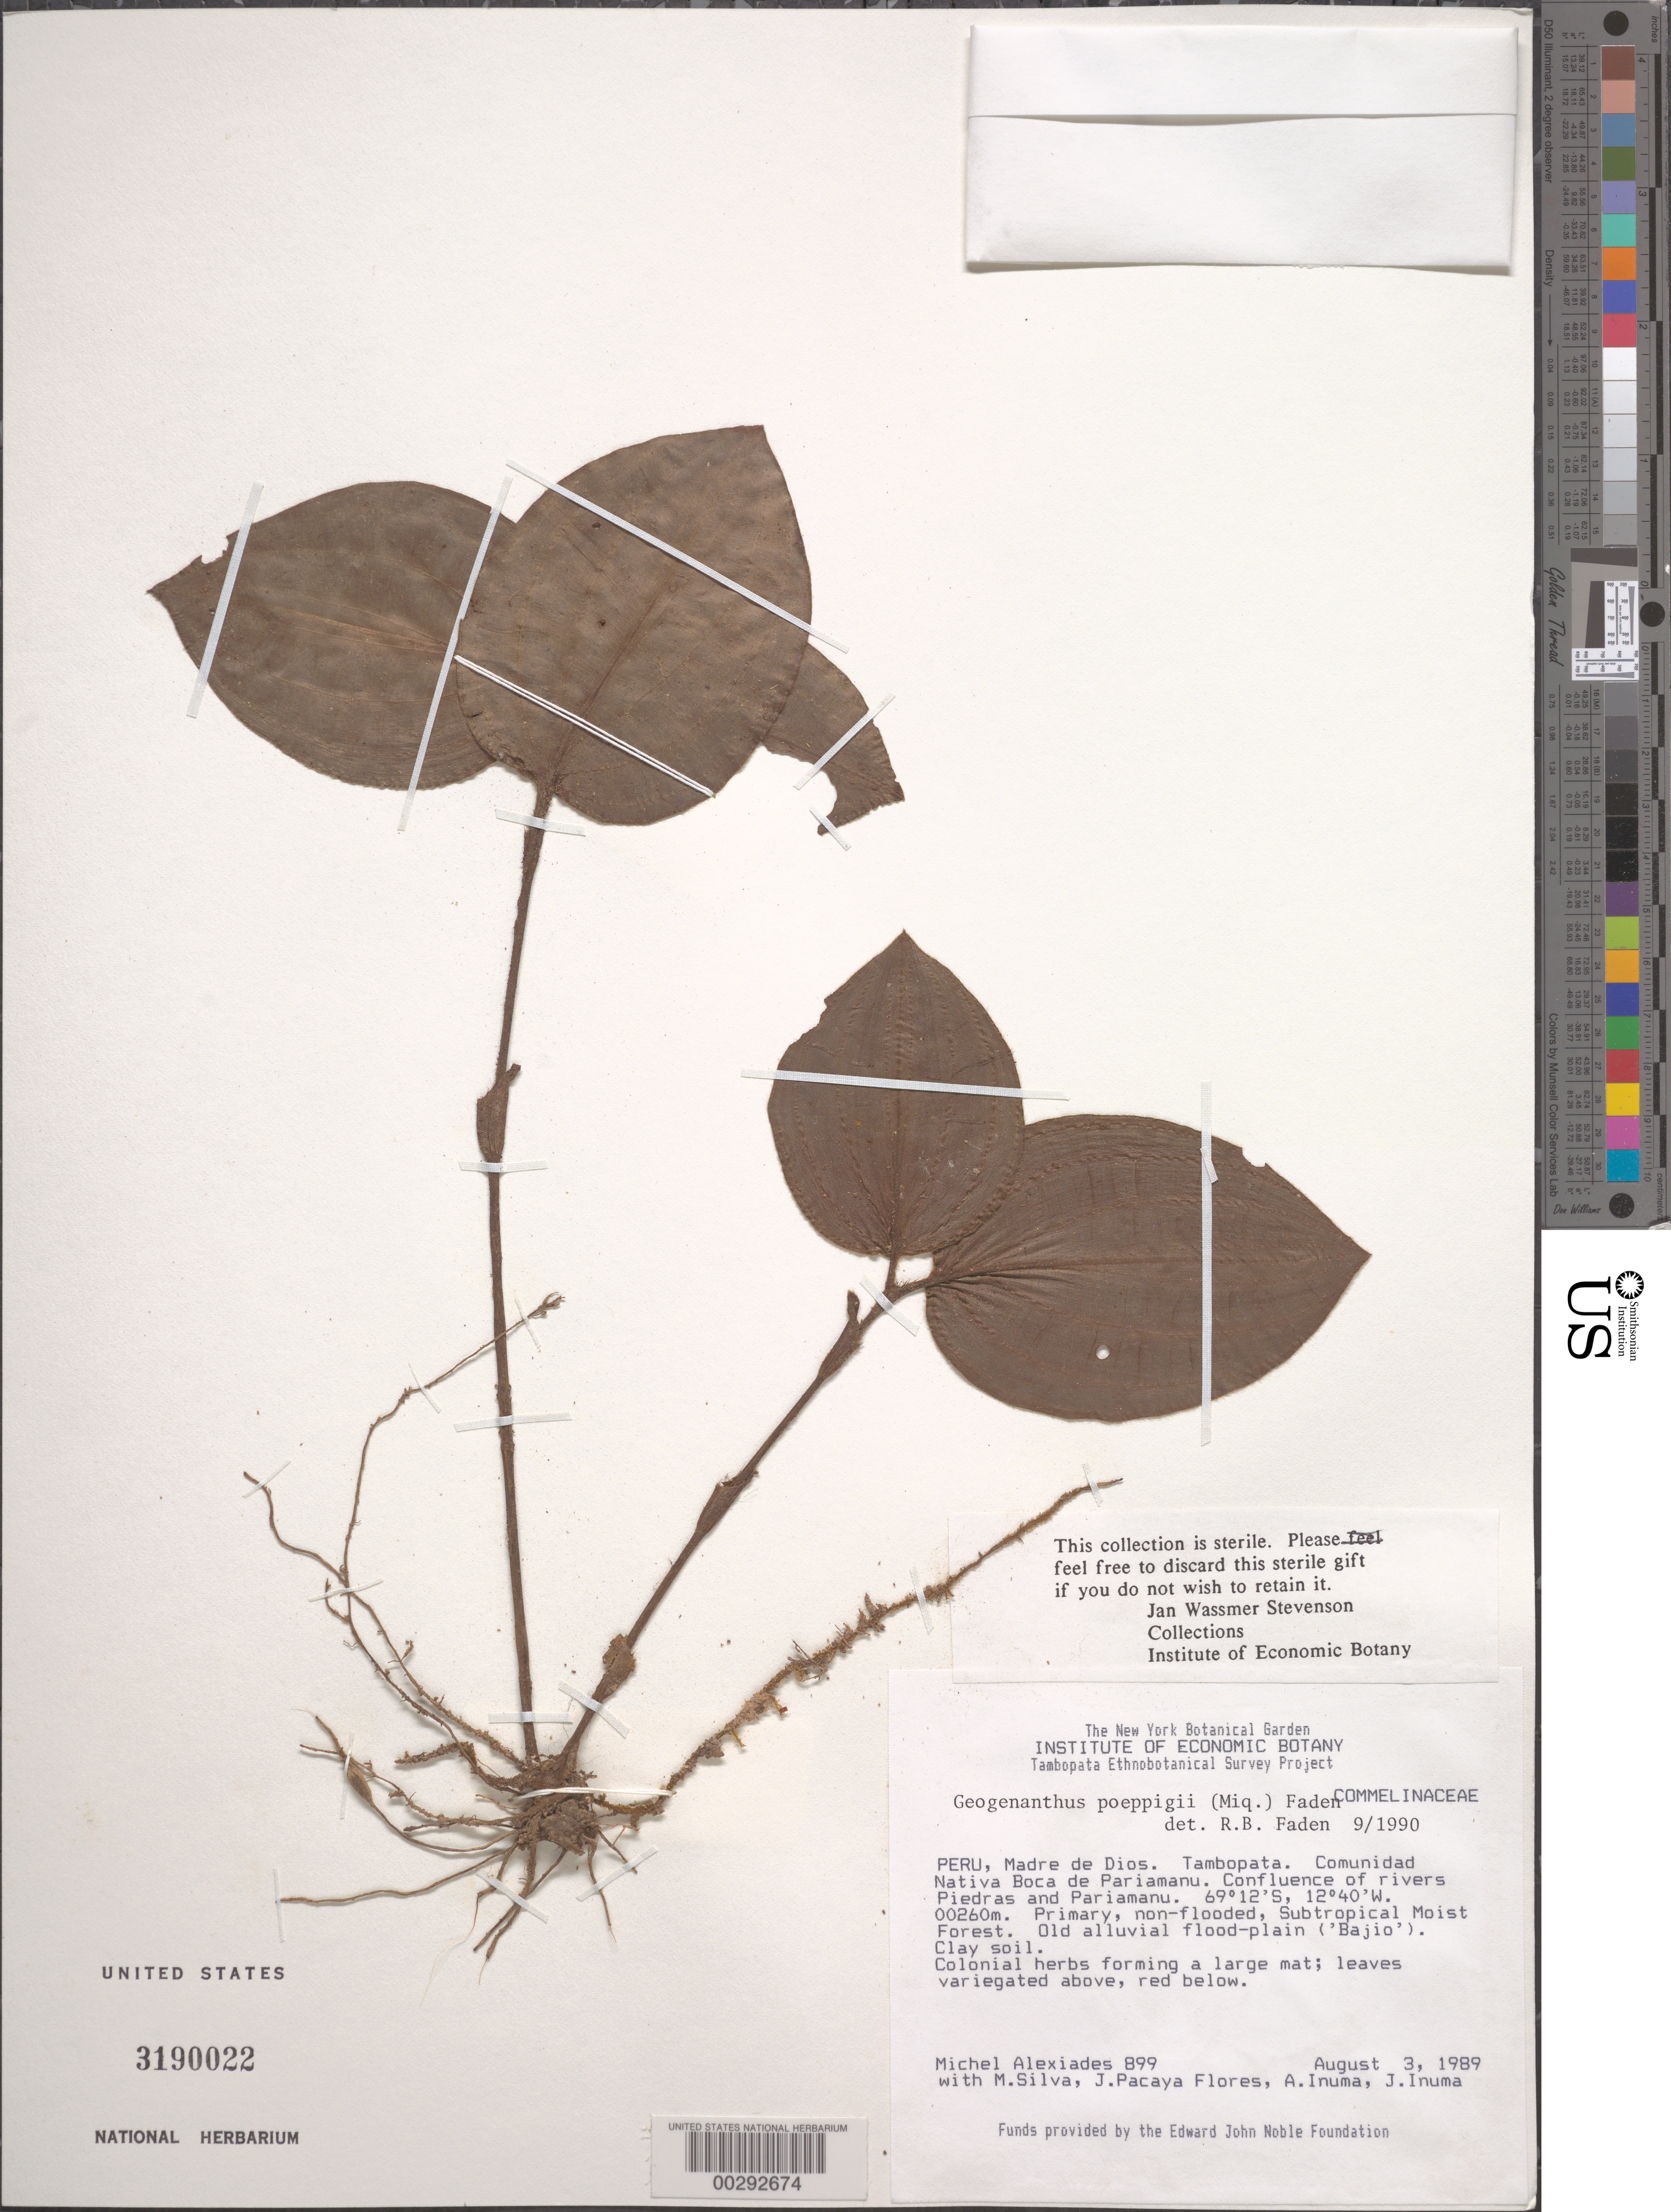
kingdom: Plantae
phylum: Tracheophyta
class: Liliopsida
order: Commelinales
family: Commelinaceae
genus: Geogenanthus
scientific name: Geogenanthus poeppigii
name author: (Miq.) Faden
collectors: M. Alexiades, M. Silva, J. Pacaya, A. Inuma & J. Inuma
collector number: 899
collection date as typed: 03 Aug 1989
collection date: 1989-08-03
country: Peru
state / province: Madre de Dios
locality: Tambopata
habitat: Clay soil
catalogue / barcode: US 3190022